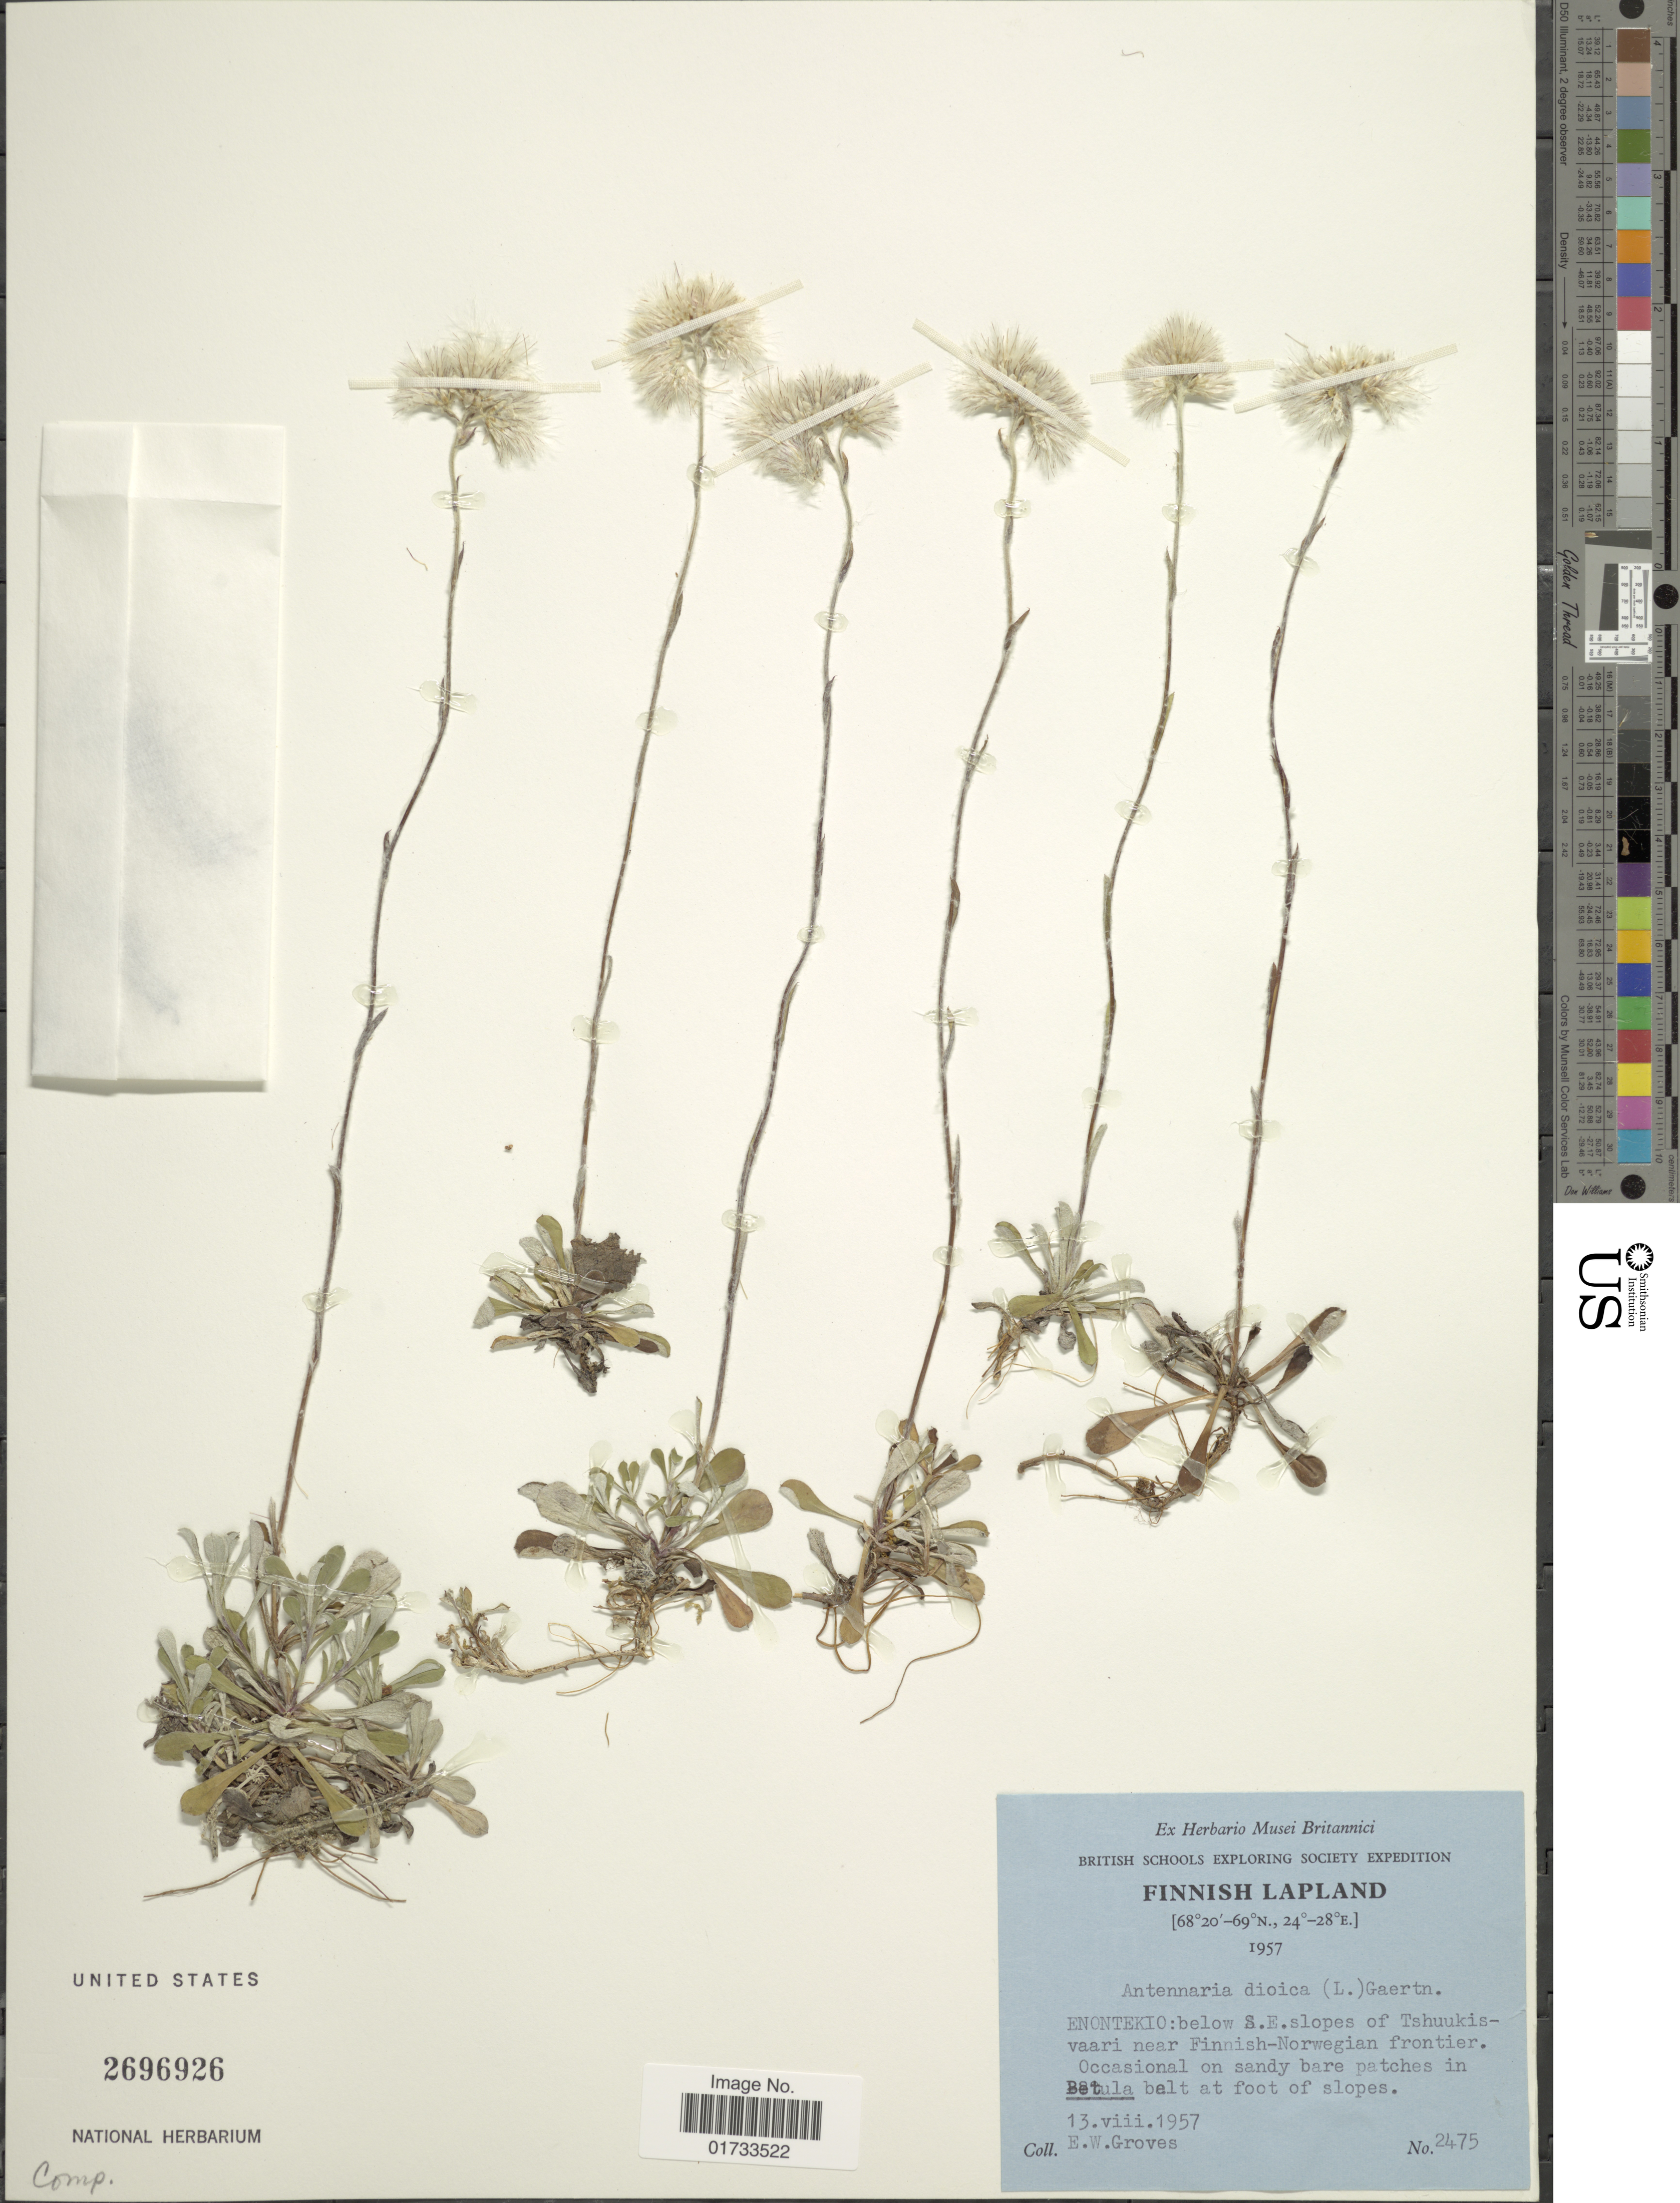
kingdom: Plantae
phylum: Tracheophyta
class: Magnoliopsida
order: Asterales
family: Asteraceae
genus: Antennaria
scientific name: Antennaria dioica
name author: (L.) Gaertn.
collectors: E. Groves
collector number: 2475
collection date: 1957-08-13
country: Finland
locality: Finish Lapland, Enontekio: below S.E. slopes of Tshuukisvaari near Finnish-Norwegian frontier, occasional on sandy bare patches in Betula balt at foot of slopes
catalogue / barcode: US 2696926